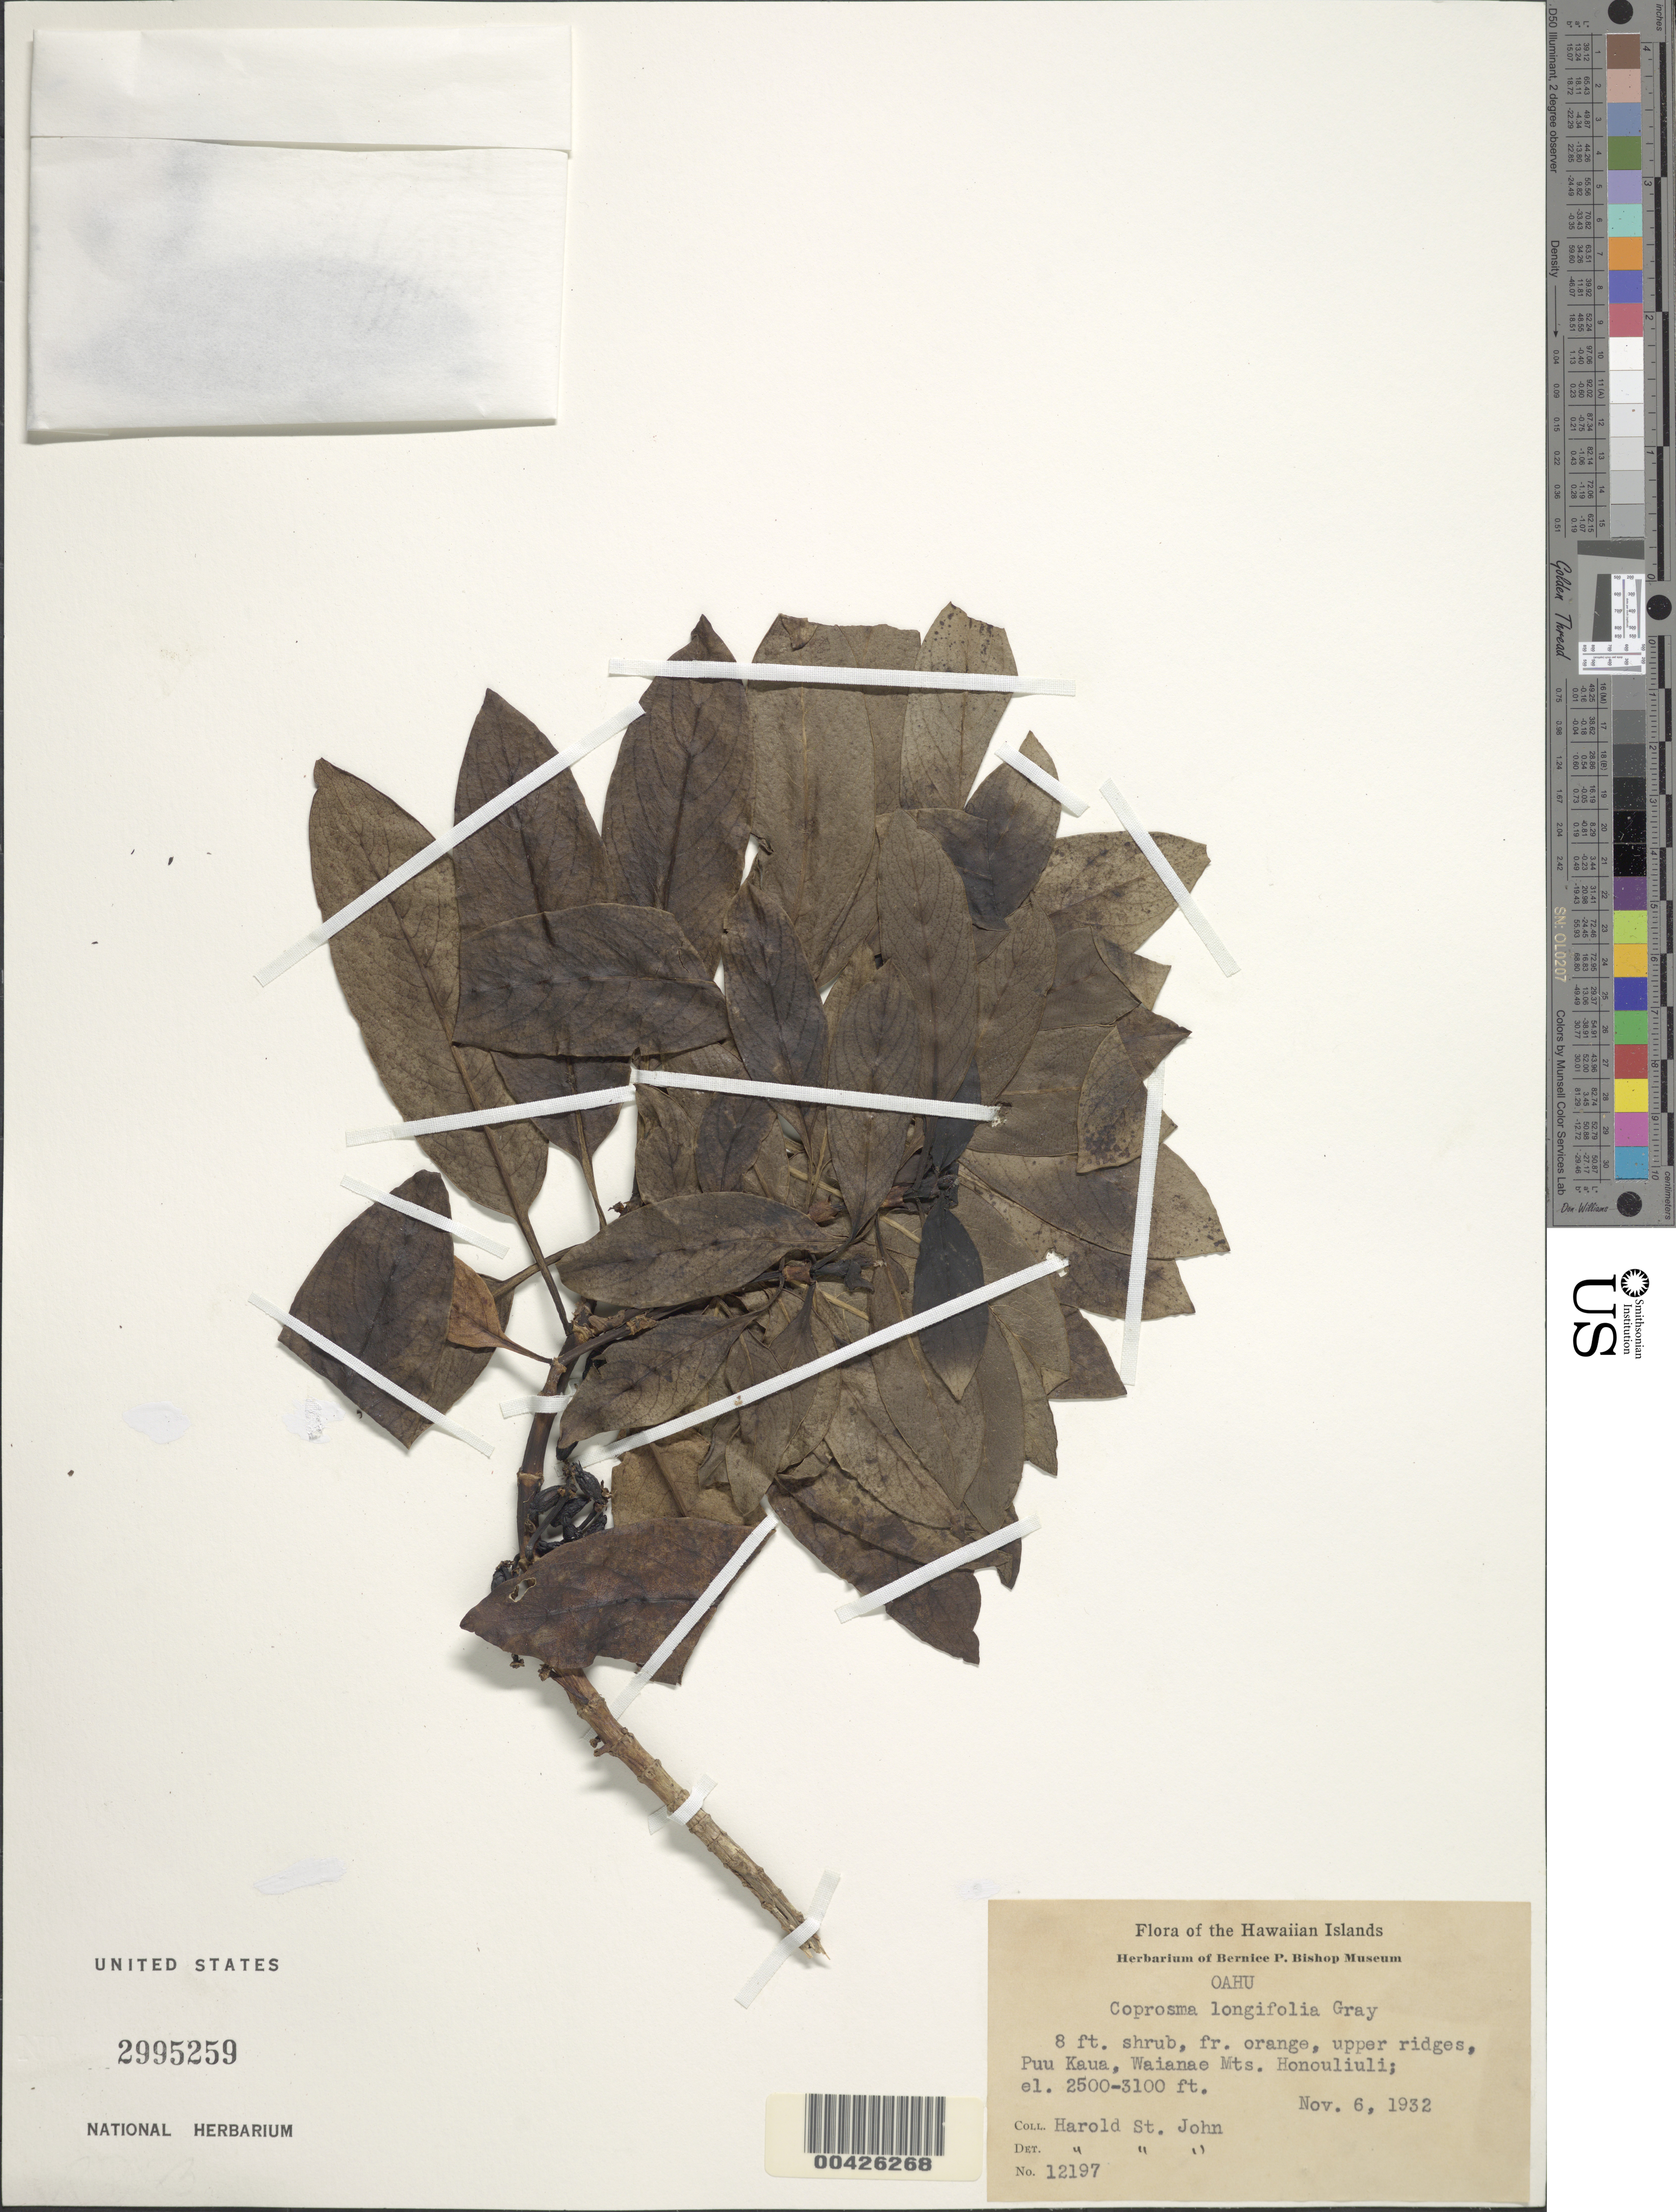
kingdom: Plantae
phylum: Tracheophyta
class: Magnoliopsida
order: Gentianales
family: Rubiaceae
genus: Coprosma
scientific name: Coprosma longifolia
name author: A. Gray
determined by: St. John, H.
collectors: H. St. John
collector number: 12197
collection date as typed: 6 Nov 1932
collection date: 1932-11-06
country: United States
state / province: Hawaii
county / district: Honolulu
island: Oahu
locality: Upper ridges, Puu Kaua, Waianae Mountains, Honouliuli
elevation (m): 762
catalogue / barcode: US 2995259